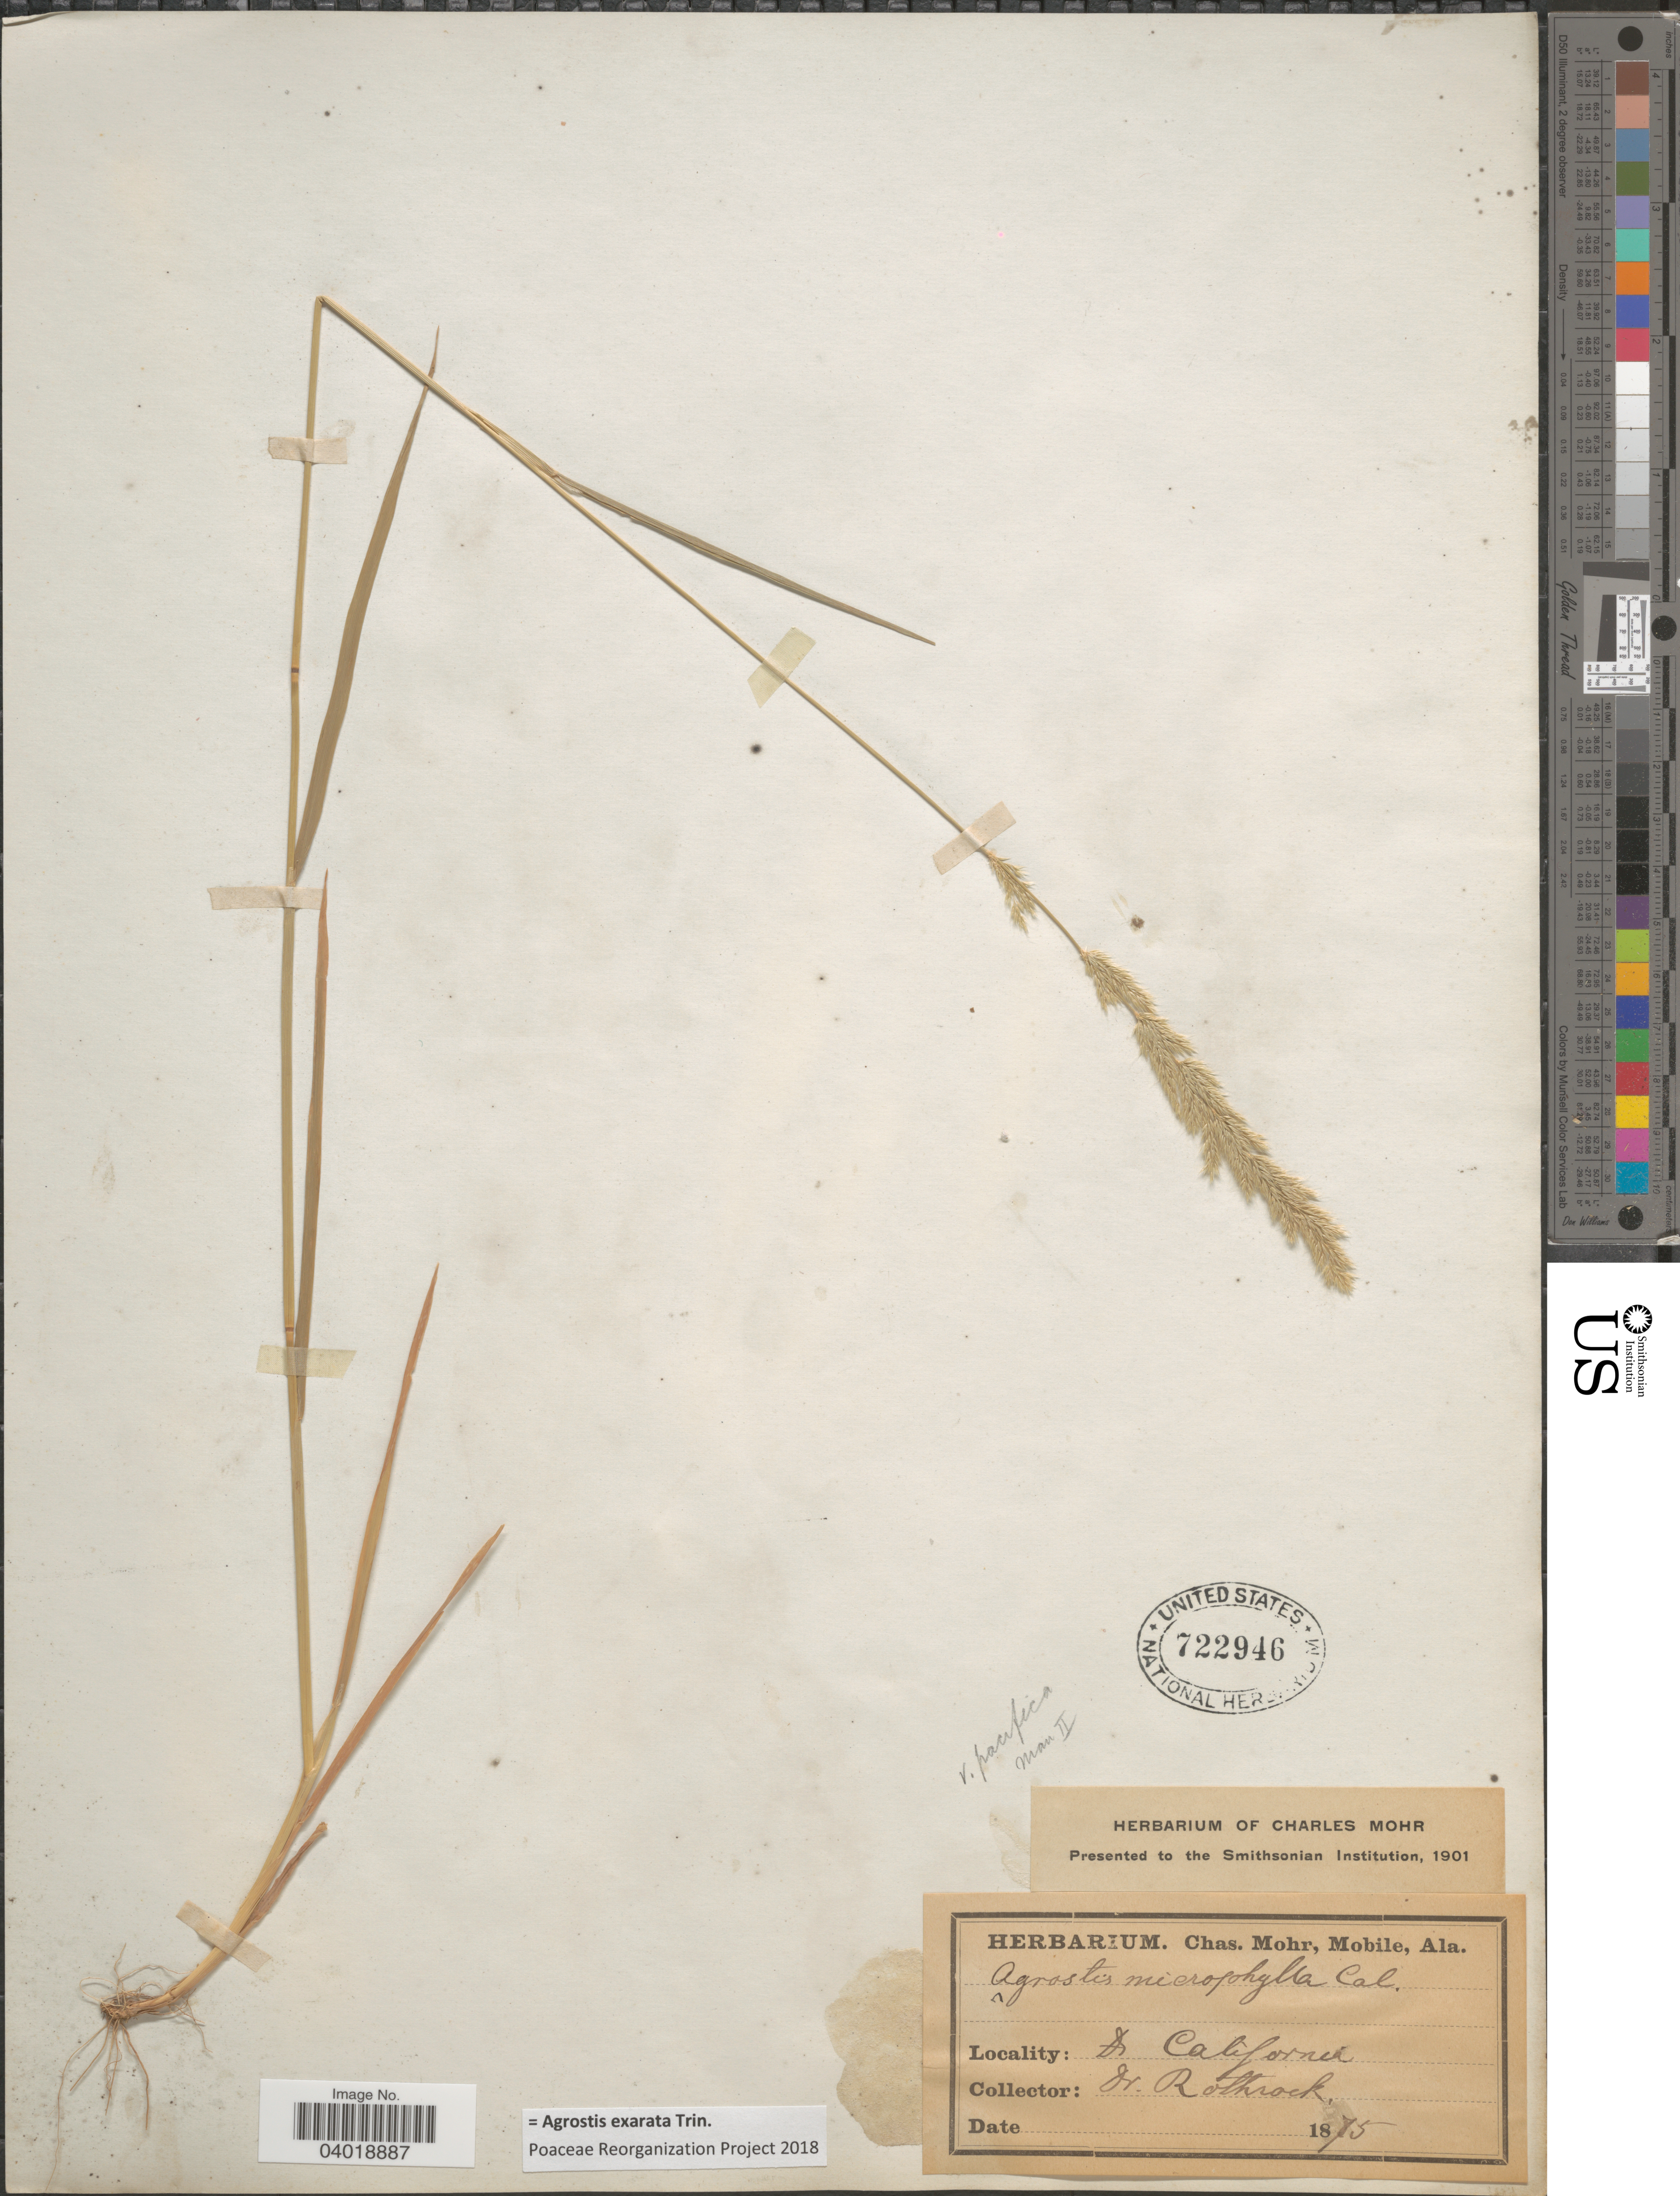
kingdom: Plantae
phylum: Tracheophyta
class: Liliopsida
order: Poales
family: Poaceae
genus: Agrostis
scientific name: Agrostis exarata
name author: Trin.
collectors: Rothrock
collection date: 1875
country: United States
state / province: California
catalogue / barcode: US 722946